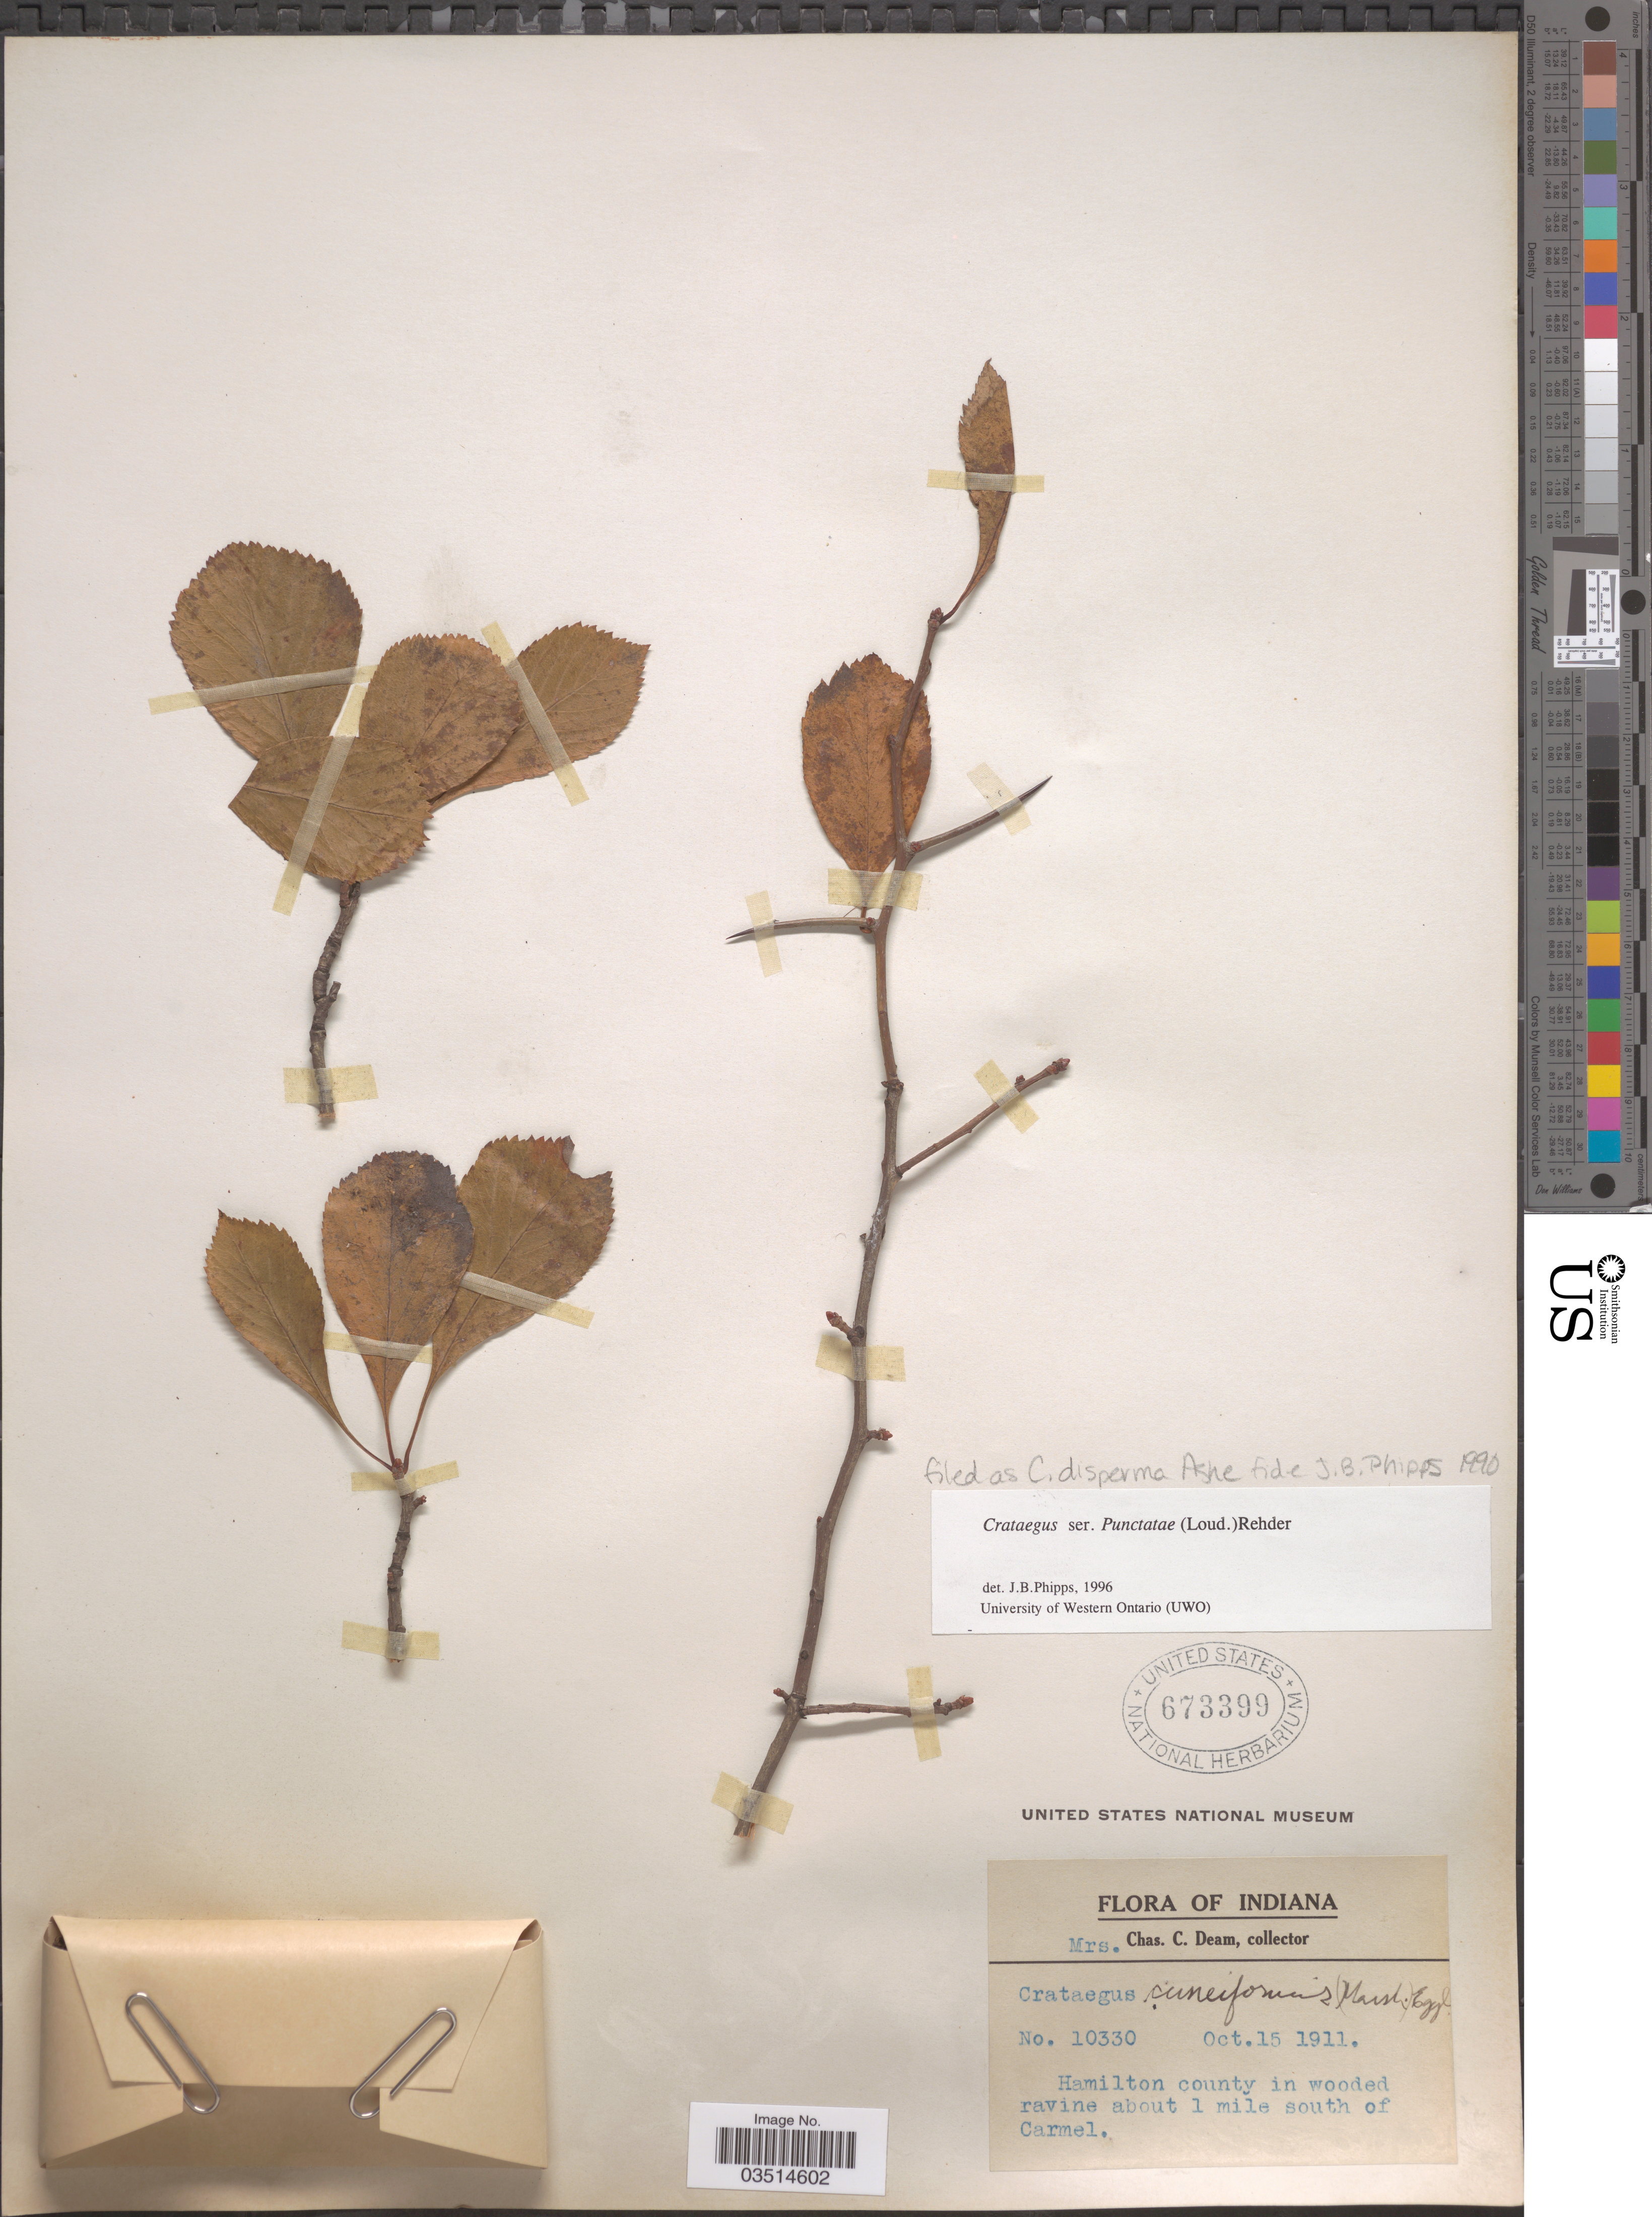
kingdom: Plantae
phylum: Tracheophyta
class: Magnoliopsida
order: Rosales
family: Rosaceae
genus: Crataegus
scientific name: Crataegus x disperma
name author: Ashe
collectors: C. Deam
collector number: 10330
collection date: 1911-10-15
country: United States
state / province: Indiana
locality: Hamilton county in wooded ravine about 1 mile south of Carmel.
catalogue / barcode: US 673399